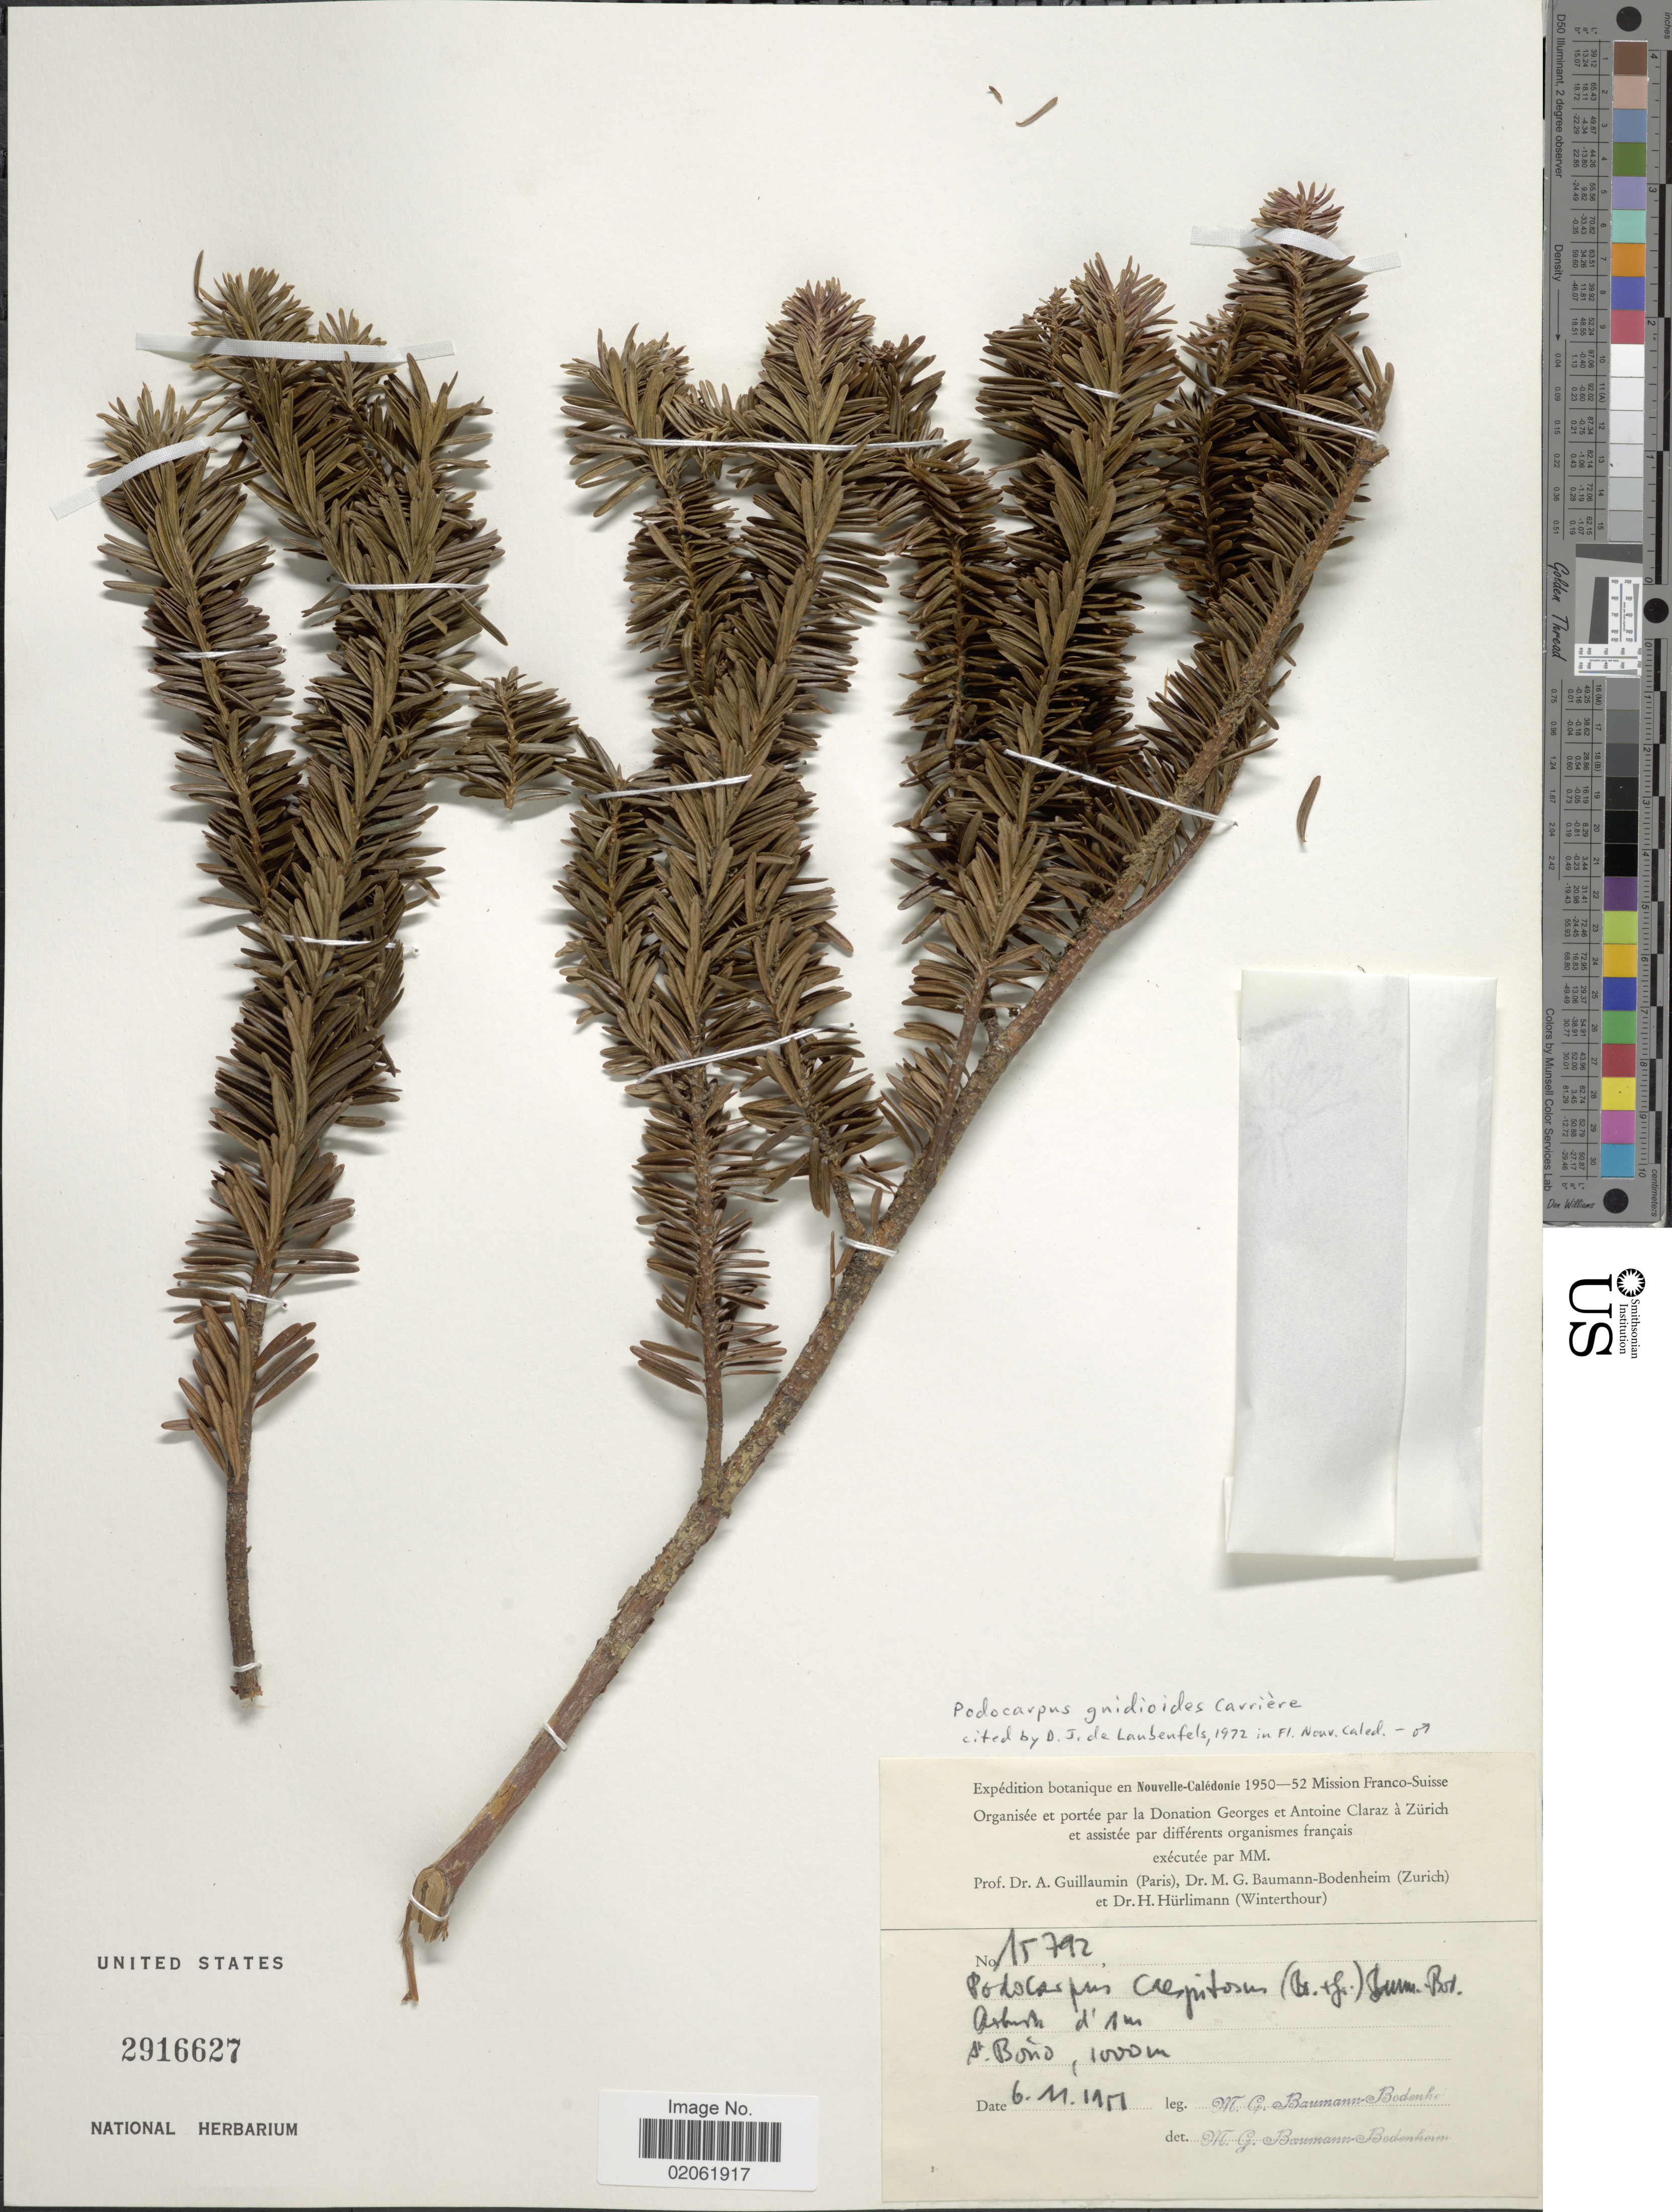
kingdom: Plantae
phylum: Tracheophyta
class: Pinopsida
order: Pinales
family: Podocarpaceae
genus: Podocarpus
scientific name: Podocarpus gnidioides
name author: Carrière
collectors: M. G. Baumann-Bodenheim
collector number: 15792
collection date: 1951-11-06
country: New Caledonia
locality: St. [interpreted] Bono. Nouvelle-Caledonie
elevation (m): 1000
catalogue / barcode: US 2916627